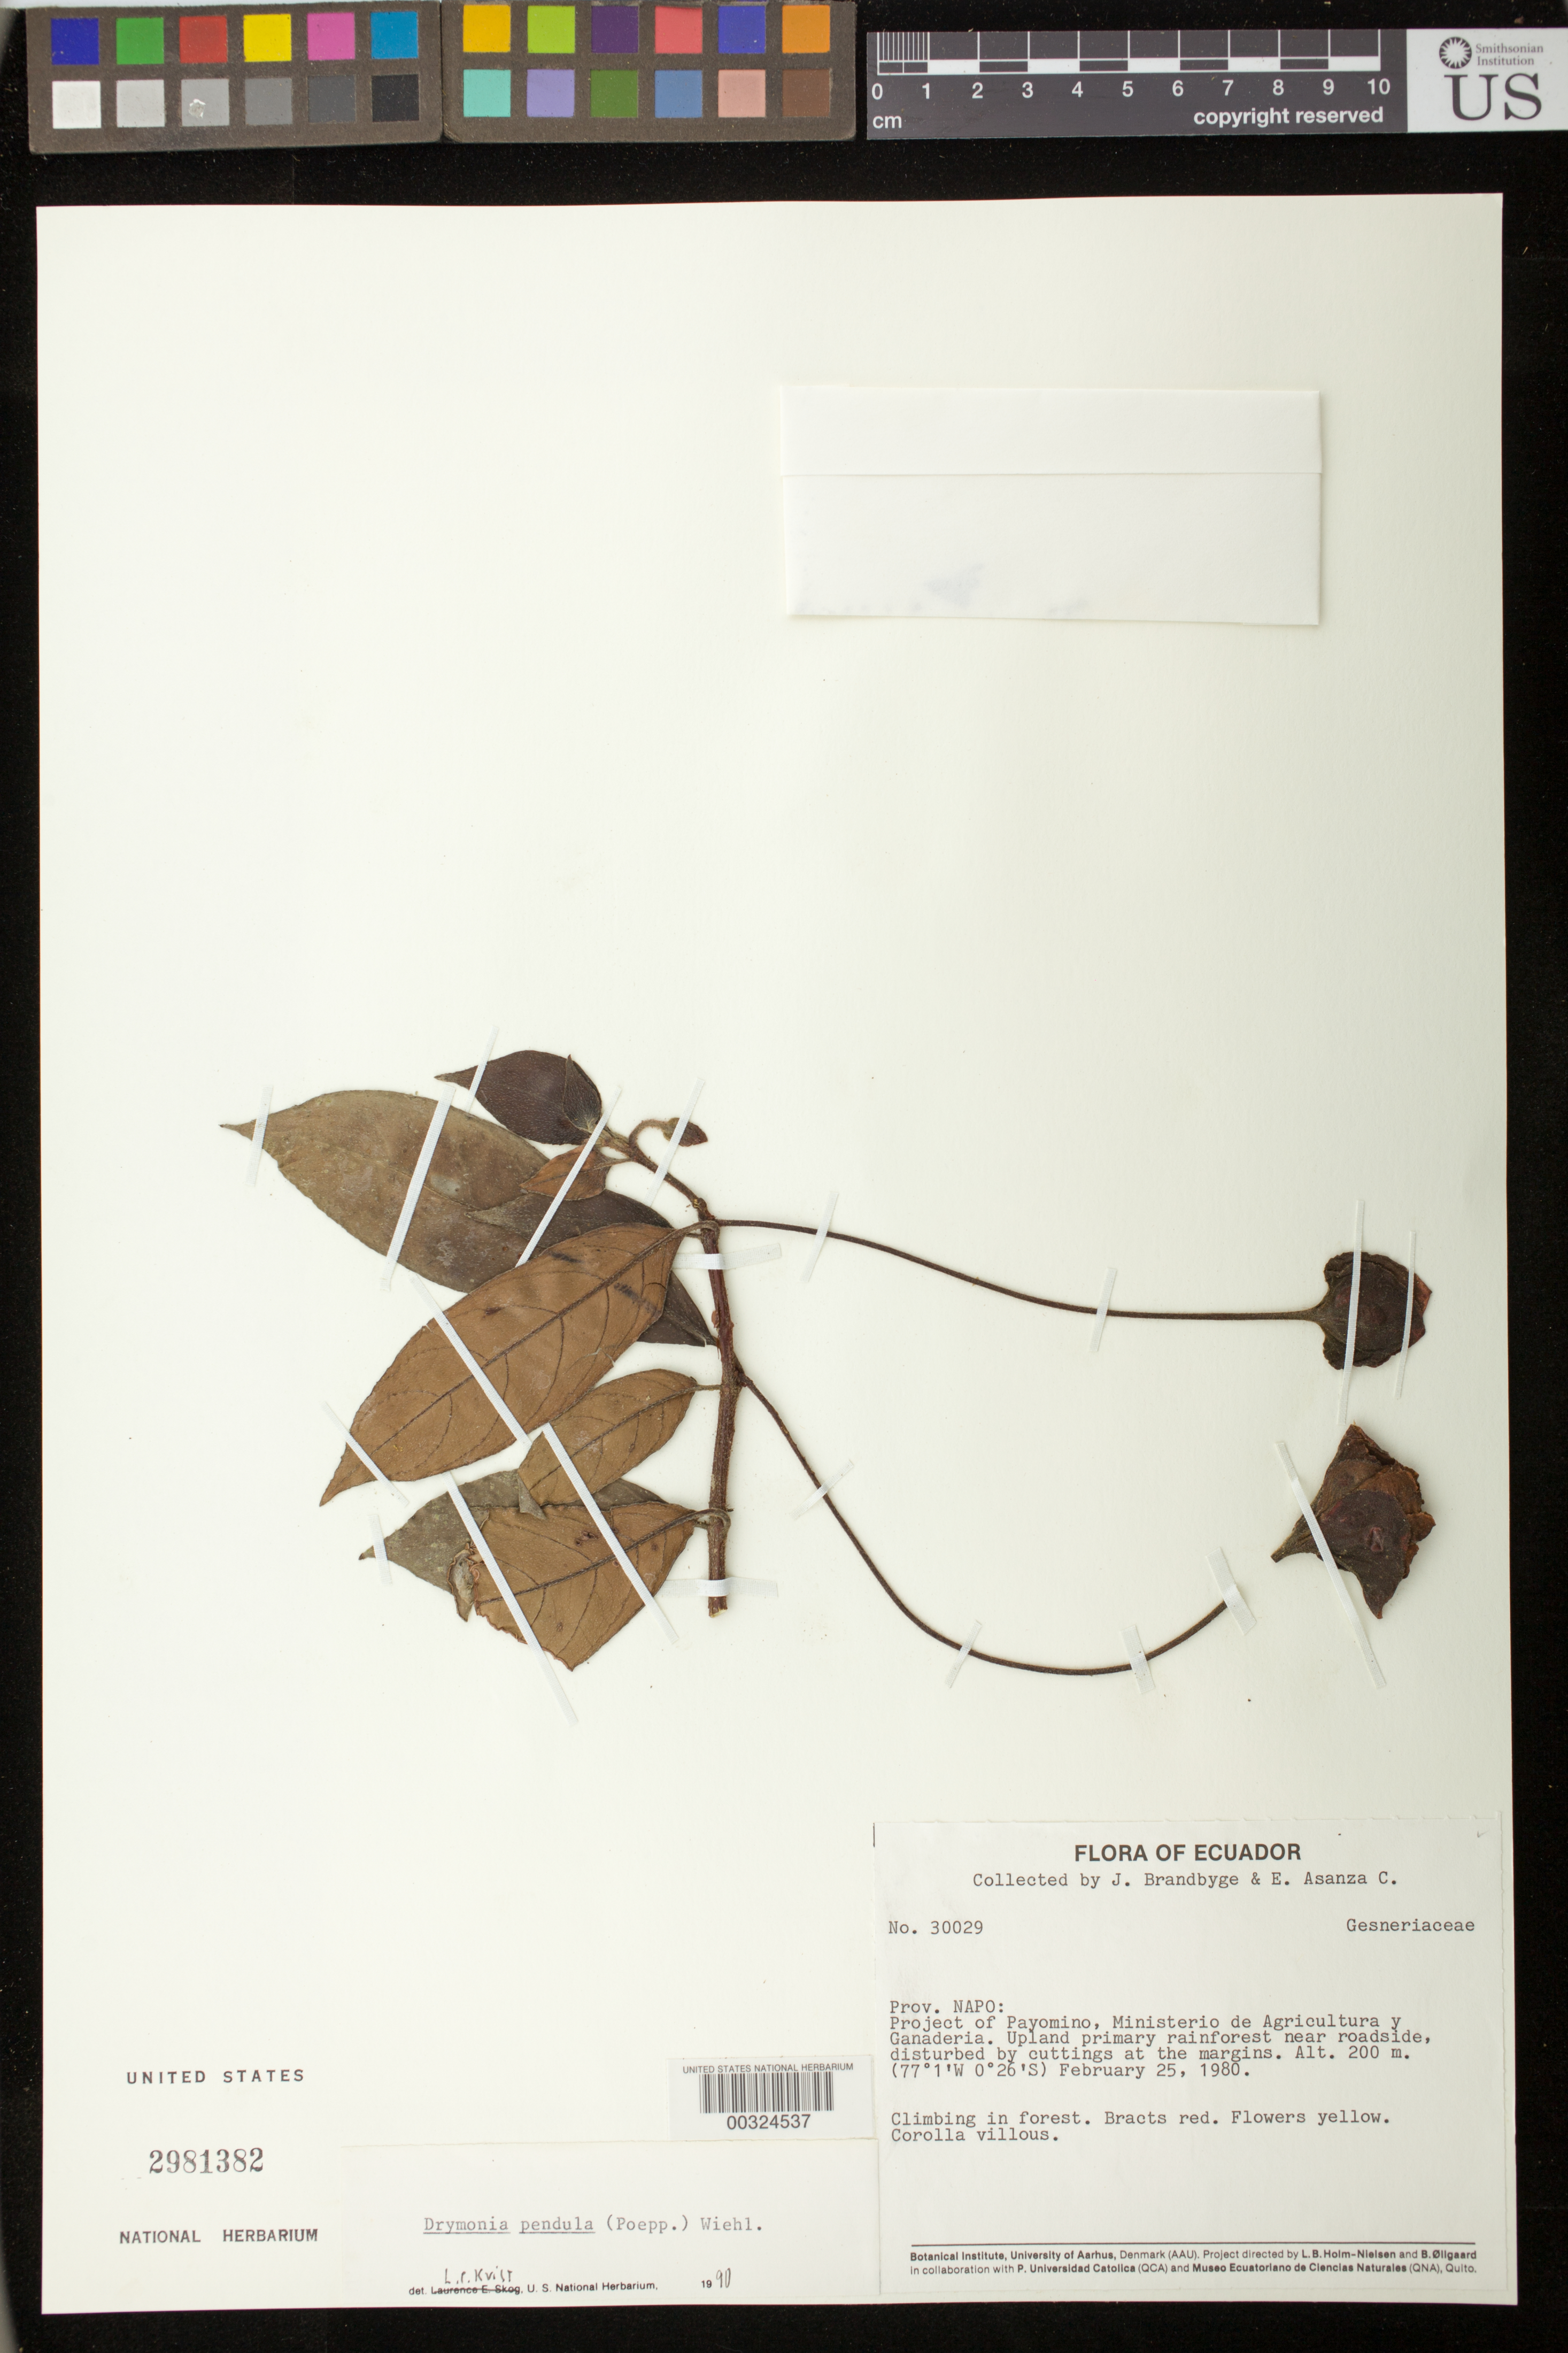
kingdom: Plantae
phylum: Tracheophyta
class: Magnoliopsida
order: Lamiales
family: Gesneriaceae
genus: Drymonia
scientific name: Drymonia pendula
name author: (Poepp.) Wiehler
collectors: J. Brandbyge & E. Asanza C.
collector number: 30029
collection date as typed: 25 Feb 1980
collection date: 1980-02-25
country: Ecuador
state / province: Napo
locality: Project of Payomino, Ministerio de Agricultura and Ganaderia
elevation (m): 200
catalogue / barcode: US 2981382